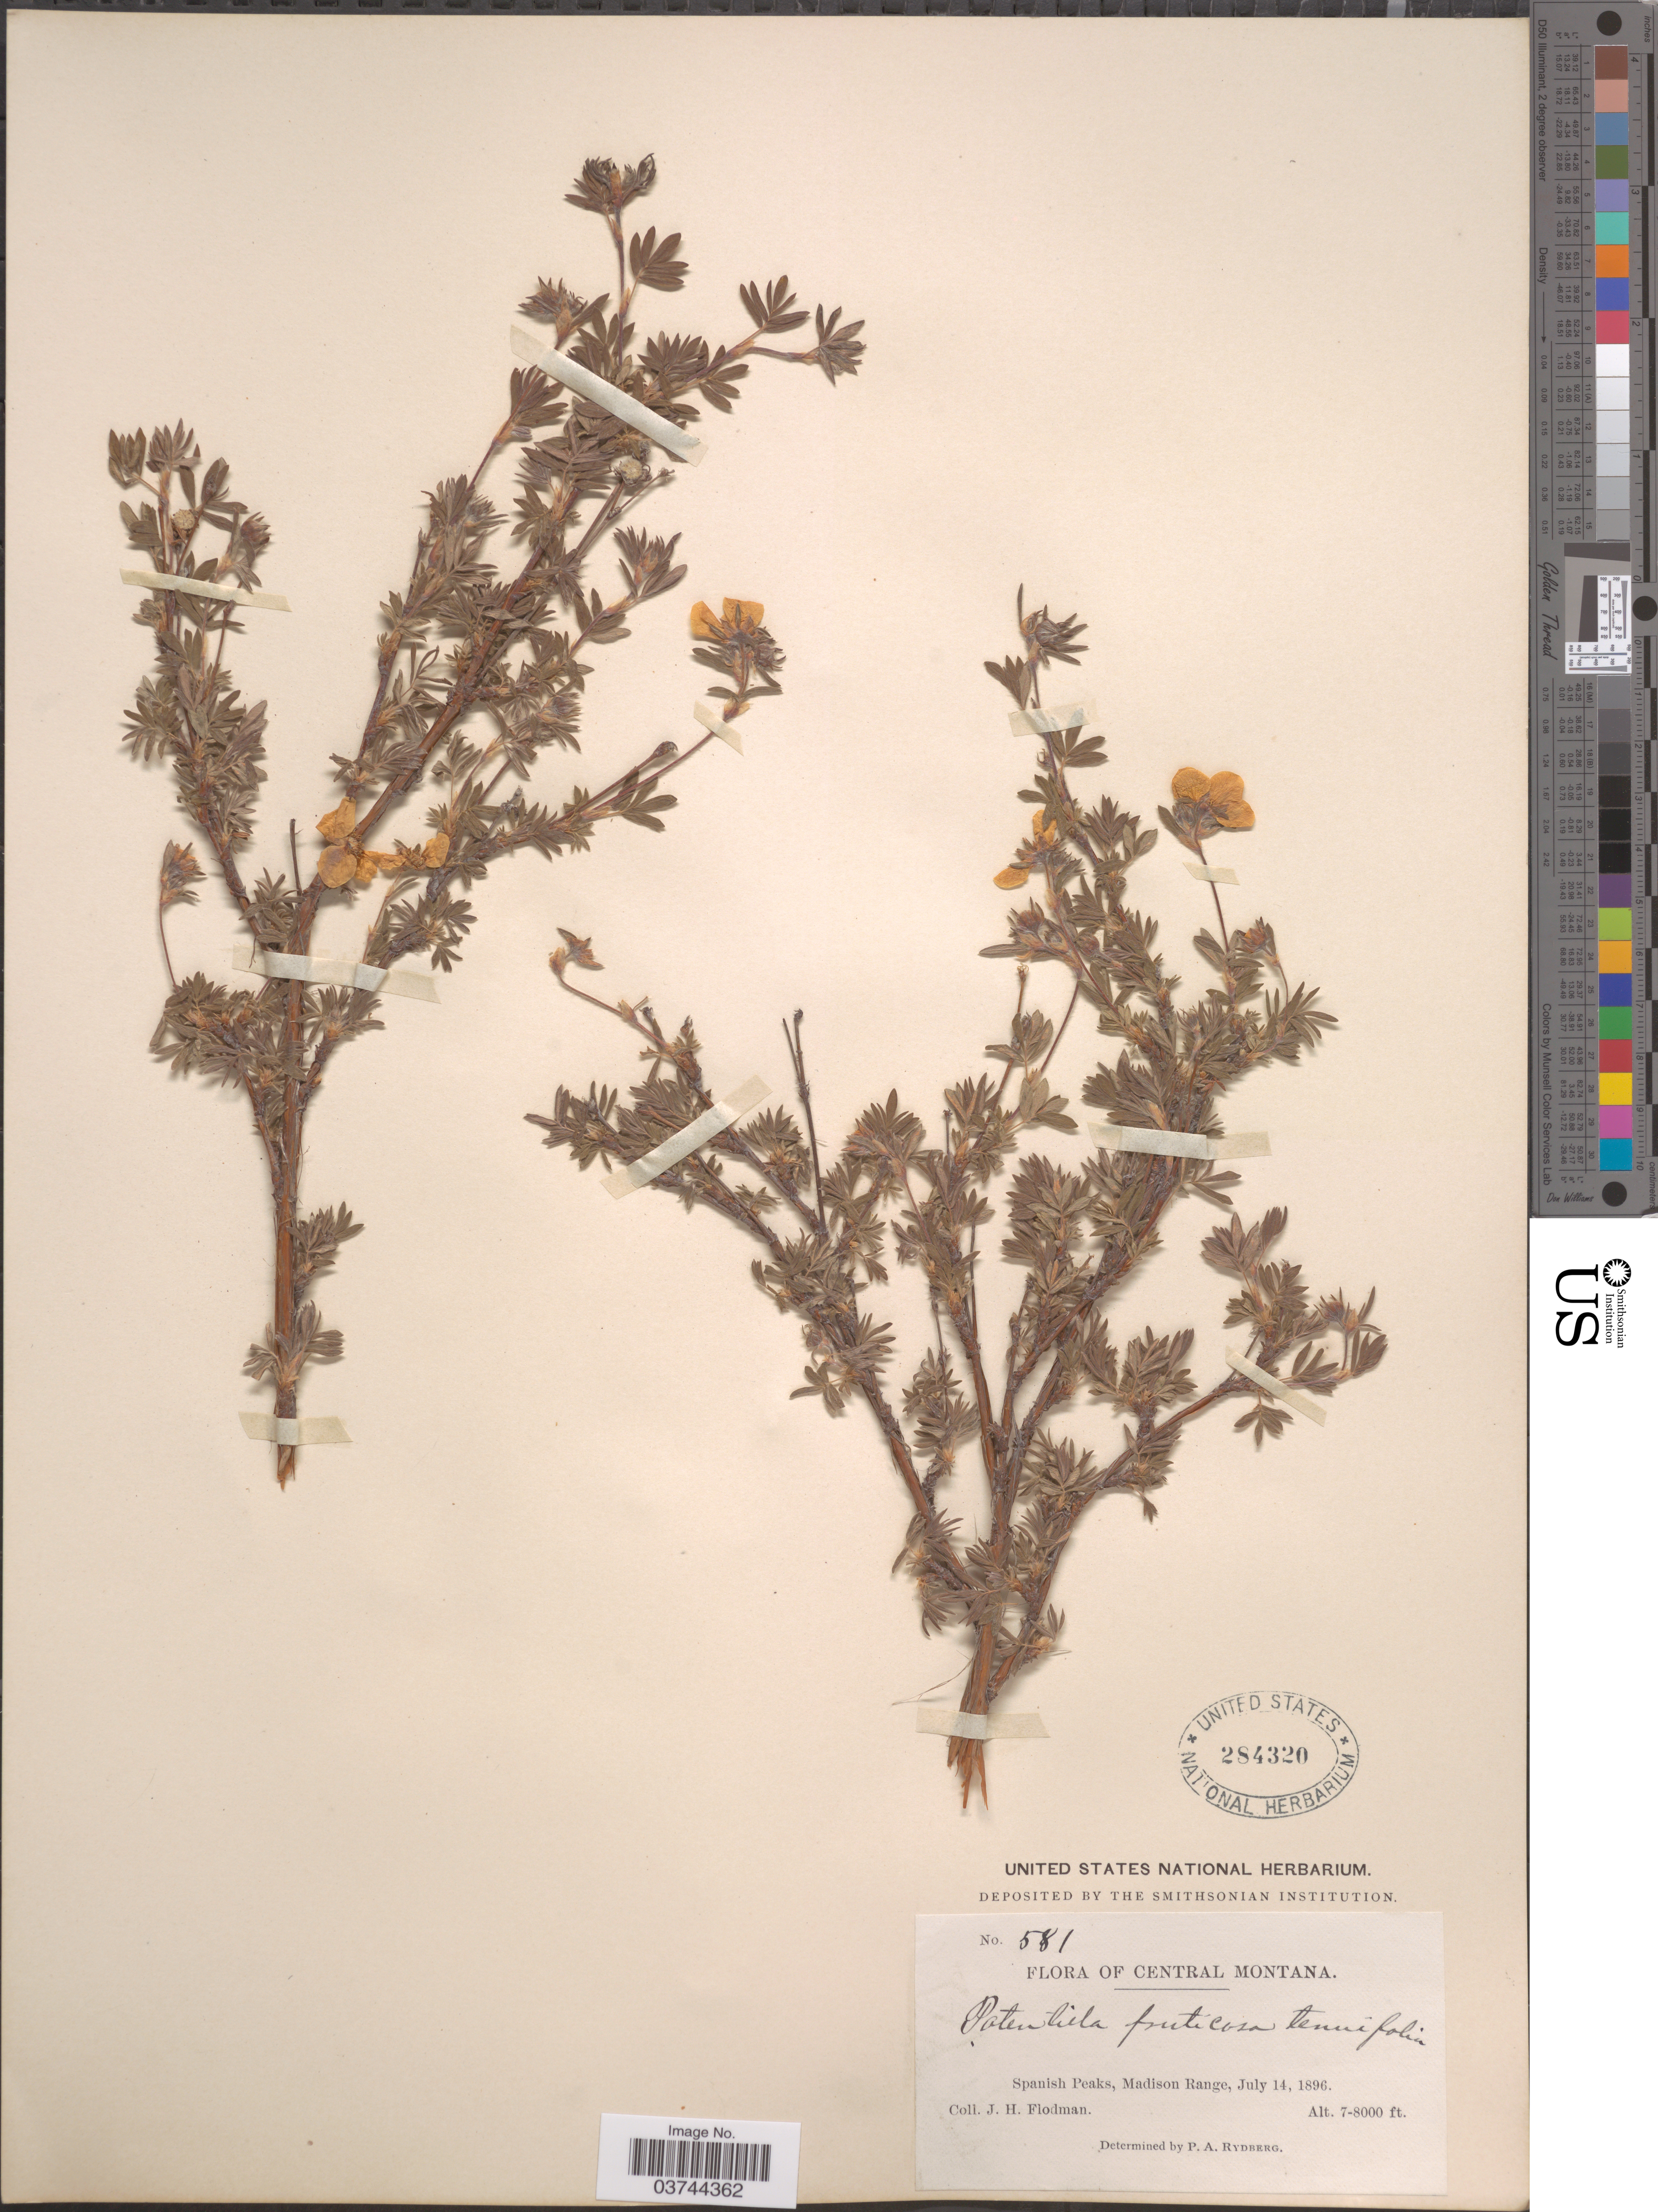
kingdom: Plantae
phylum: Tracheophyta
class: Magnoliopsida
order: Rosales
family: Rosaceae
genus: Dasiphora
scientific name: Dasiphora fruticosa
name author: (L.) Rydb.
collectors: J. Flodman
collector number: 581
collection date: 1896-07-14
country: United States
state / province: Montana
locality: Central Montana. Spanish Peaks, Madison Range.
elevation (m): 2134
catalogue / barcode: US 284320